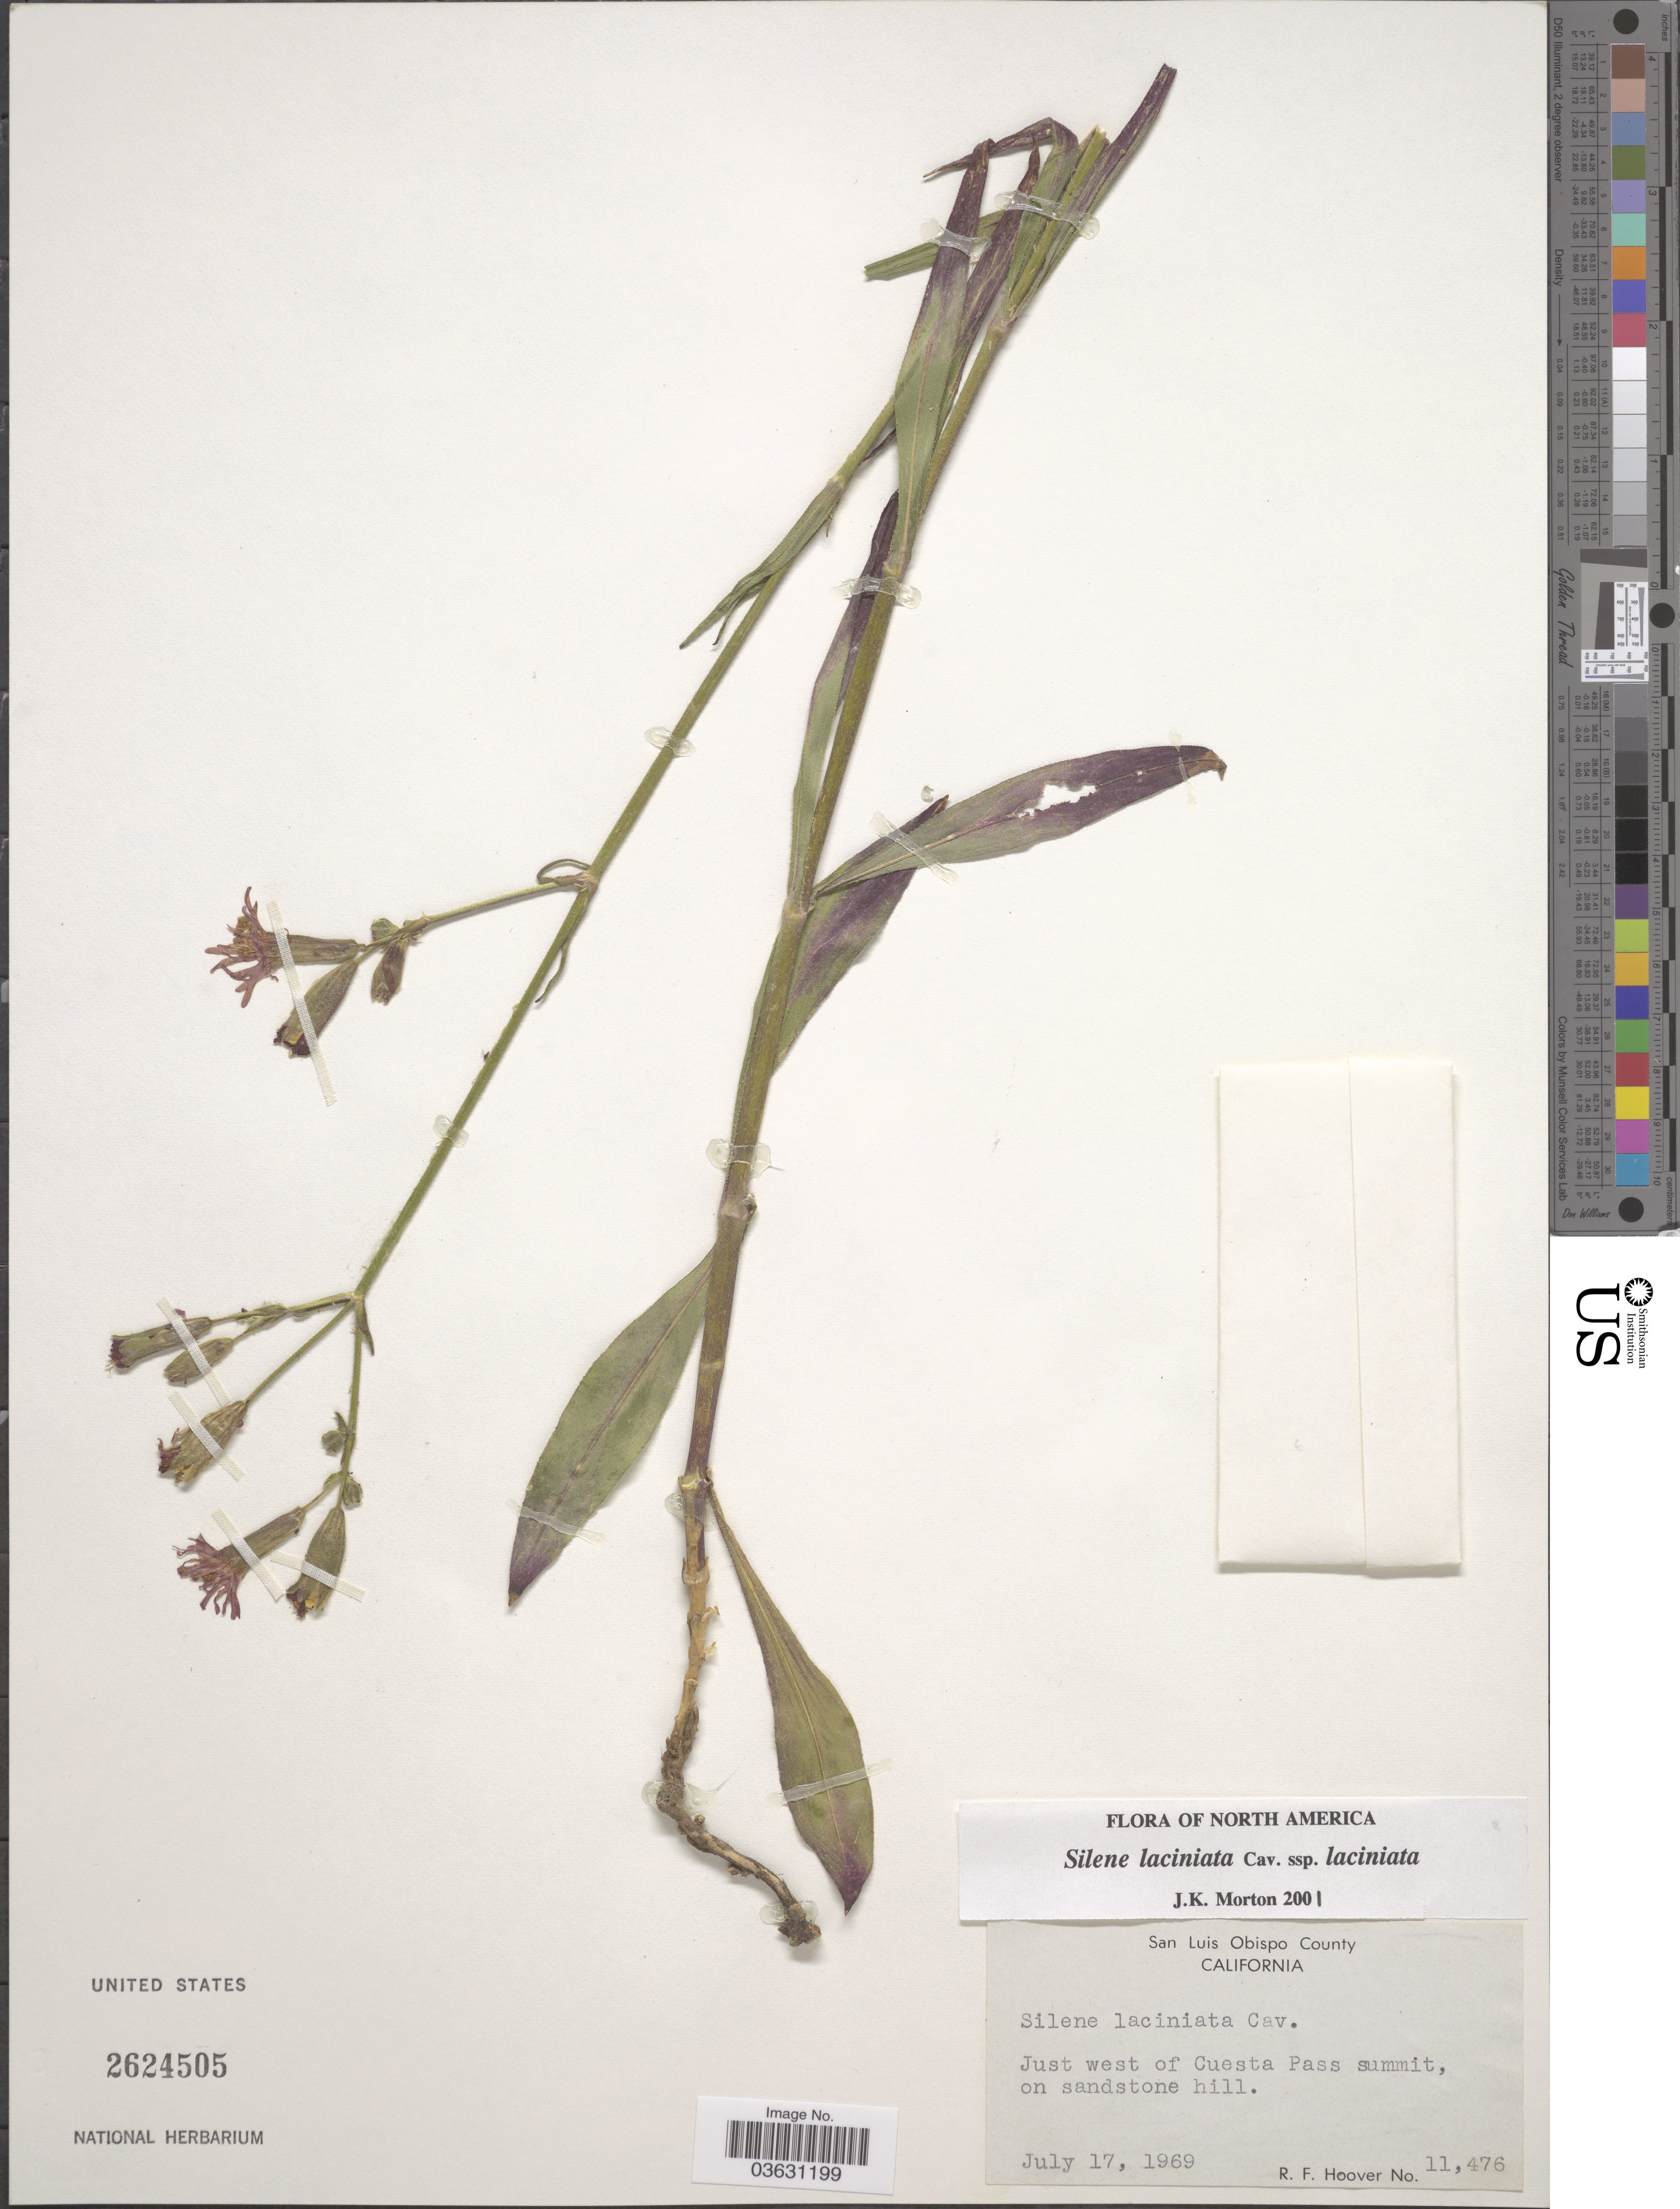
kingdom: Plantae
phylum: Tracheophyta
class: Magnoliopsida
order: Caryophyllales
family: Caryophyllaceae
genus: Silene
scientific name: Silene laciniata var. latifolia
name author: C.L. Hitchc. & Maguire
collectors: R. F. Hoover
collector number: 11476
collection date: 1969-07-17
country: United States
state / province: California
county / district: San Luis Obispo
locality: San Luis Obispo County. Just west of Cuesta Pass summit.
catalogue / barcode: US 2624505